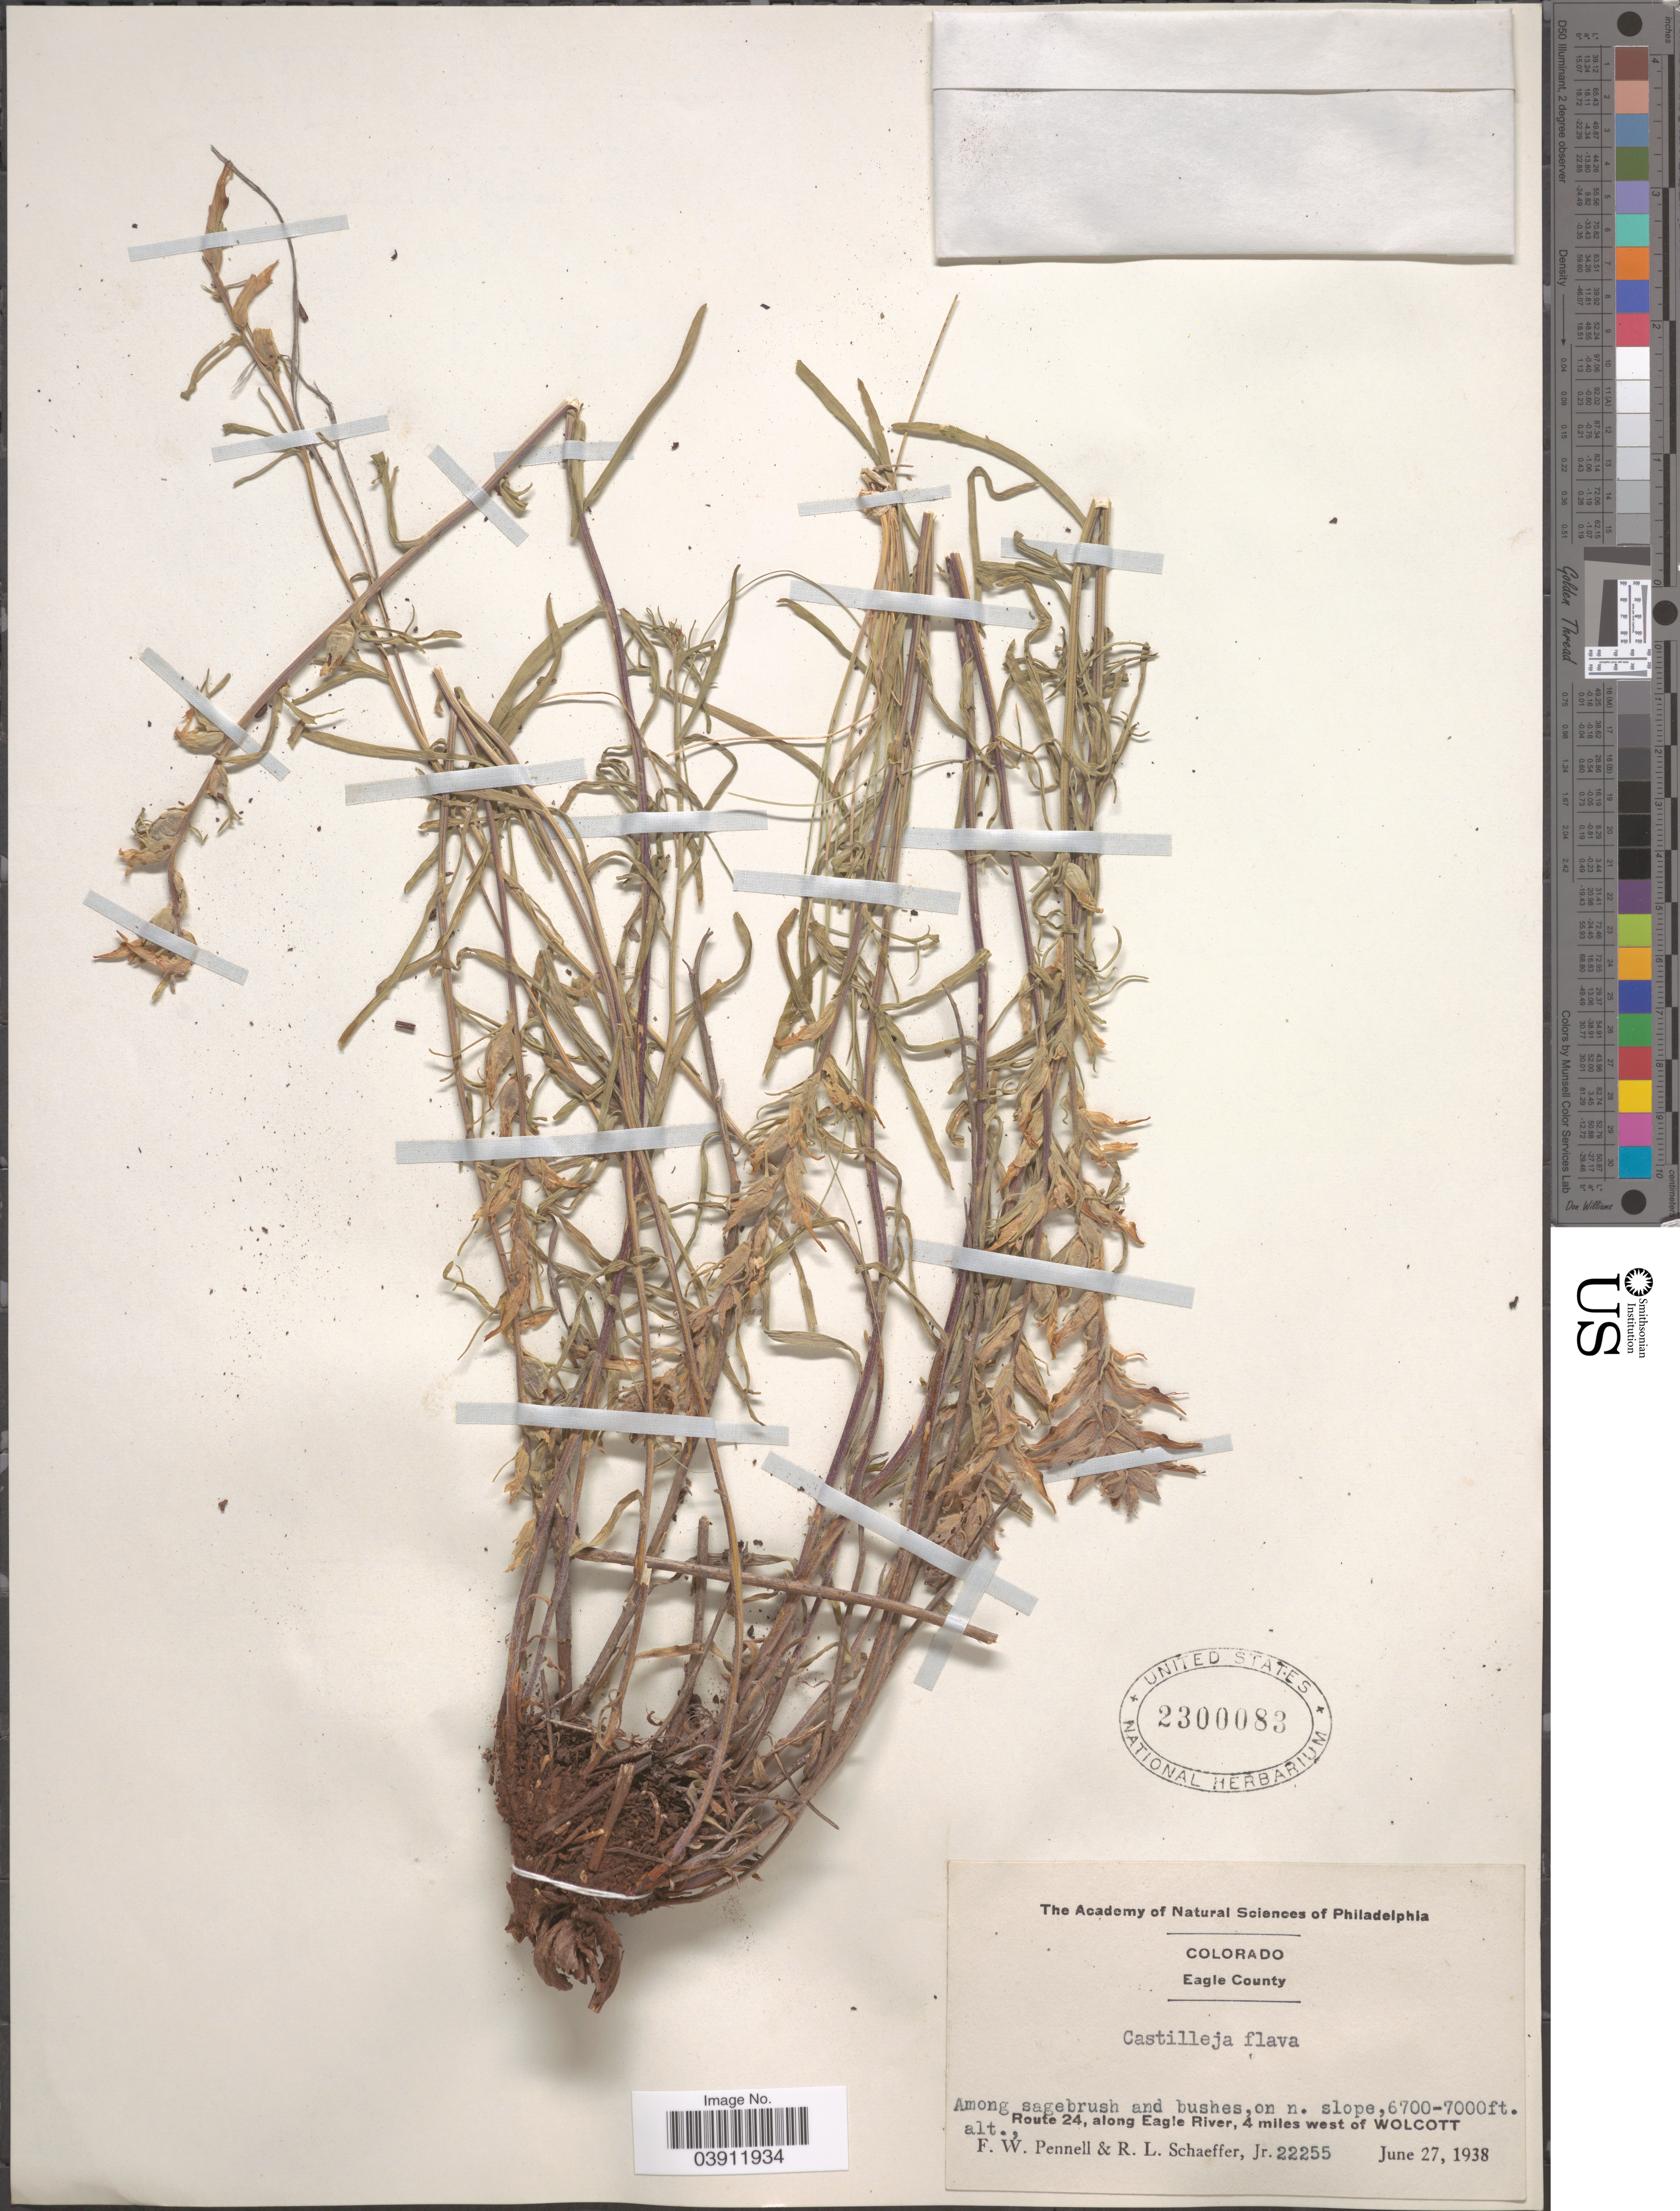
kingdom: Plantae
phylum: Tracheophyta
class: Magnoliopsida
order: Lamiales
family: Orobanchaceae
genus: Castilleja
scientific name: Castilleja flava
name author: S. Watson in C. King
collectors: F. W. Pennell & R. L. Schaeffer Jr.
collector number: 22255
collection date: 1938-06-27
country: United States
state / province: Colorado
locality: Eagle County. Among sagebrush and bushes, on n. slope. Route 24, along Eagle River, 4 miles west of Wolcott.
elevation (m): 2042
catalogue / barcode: US 2300083